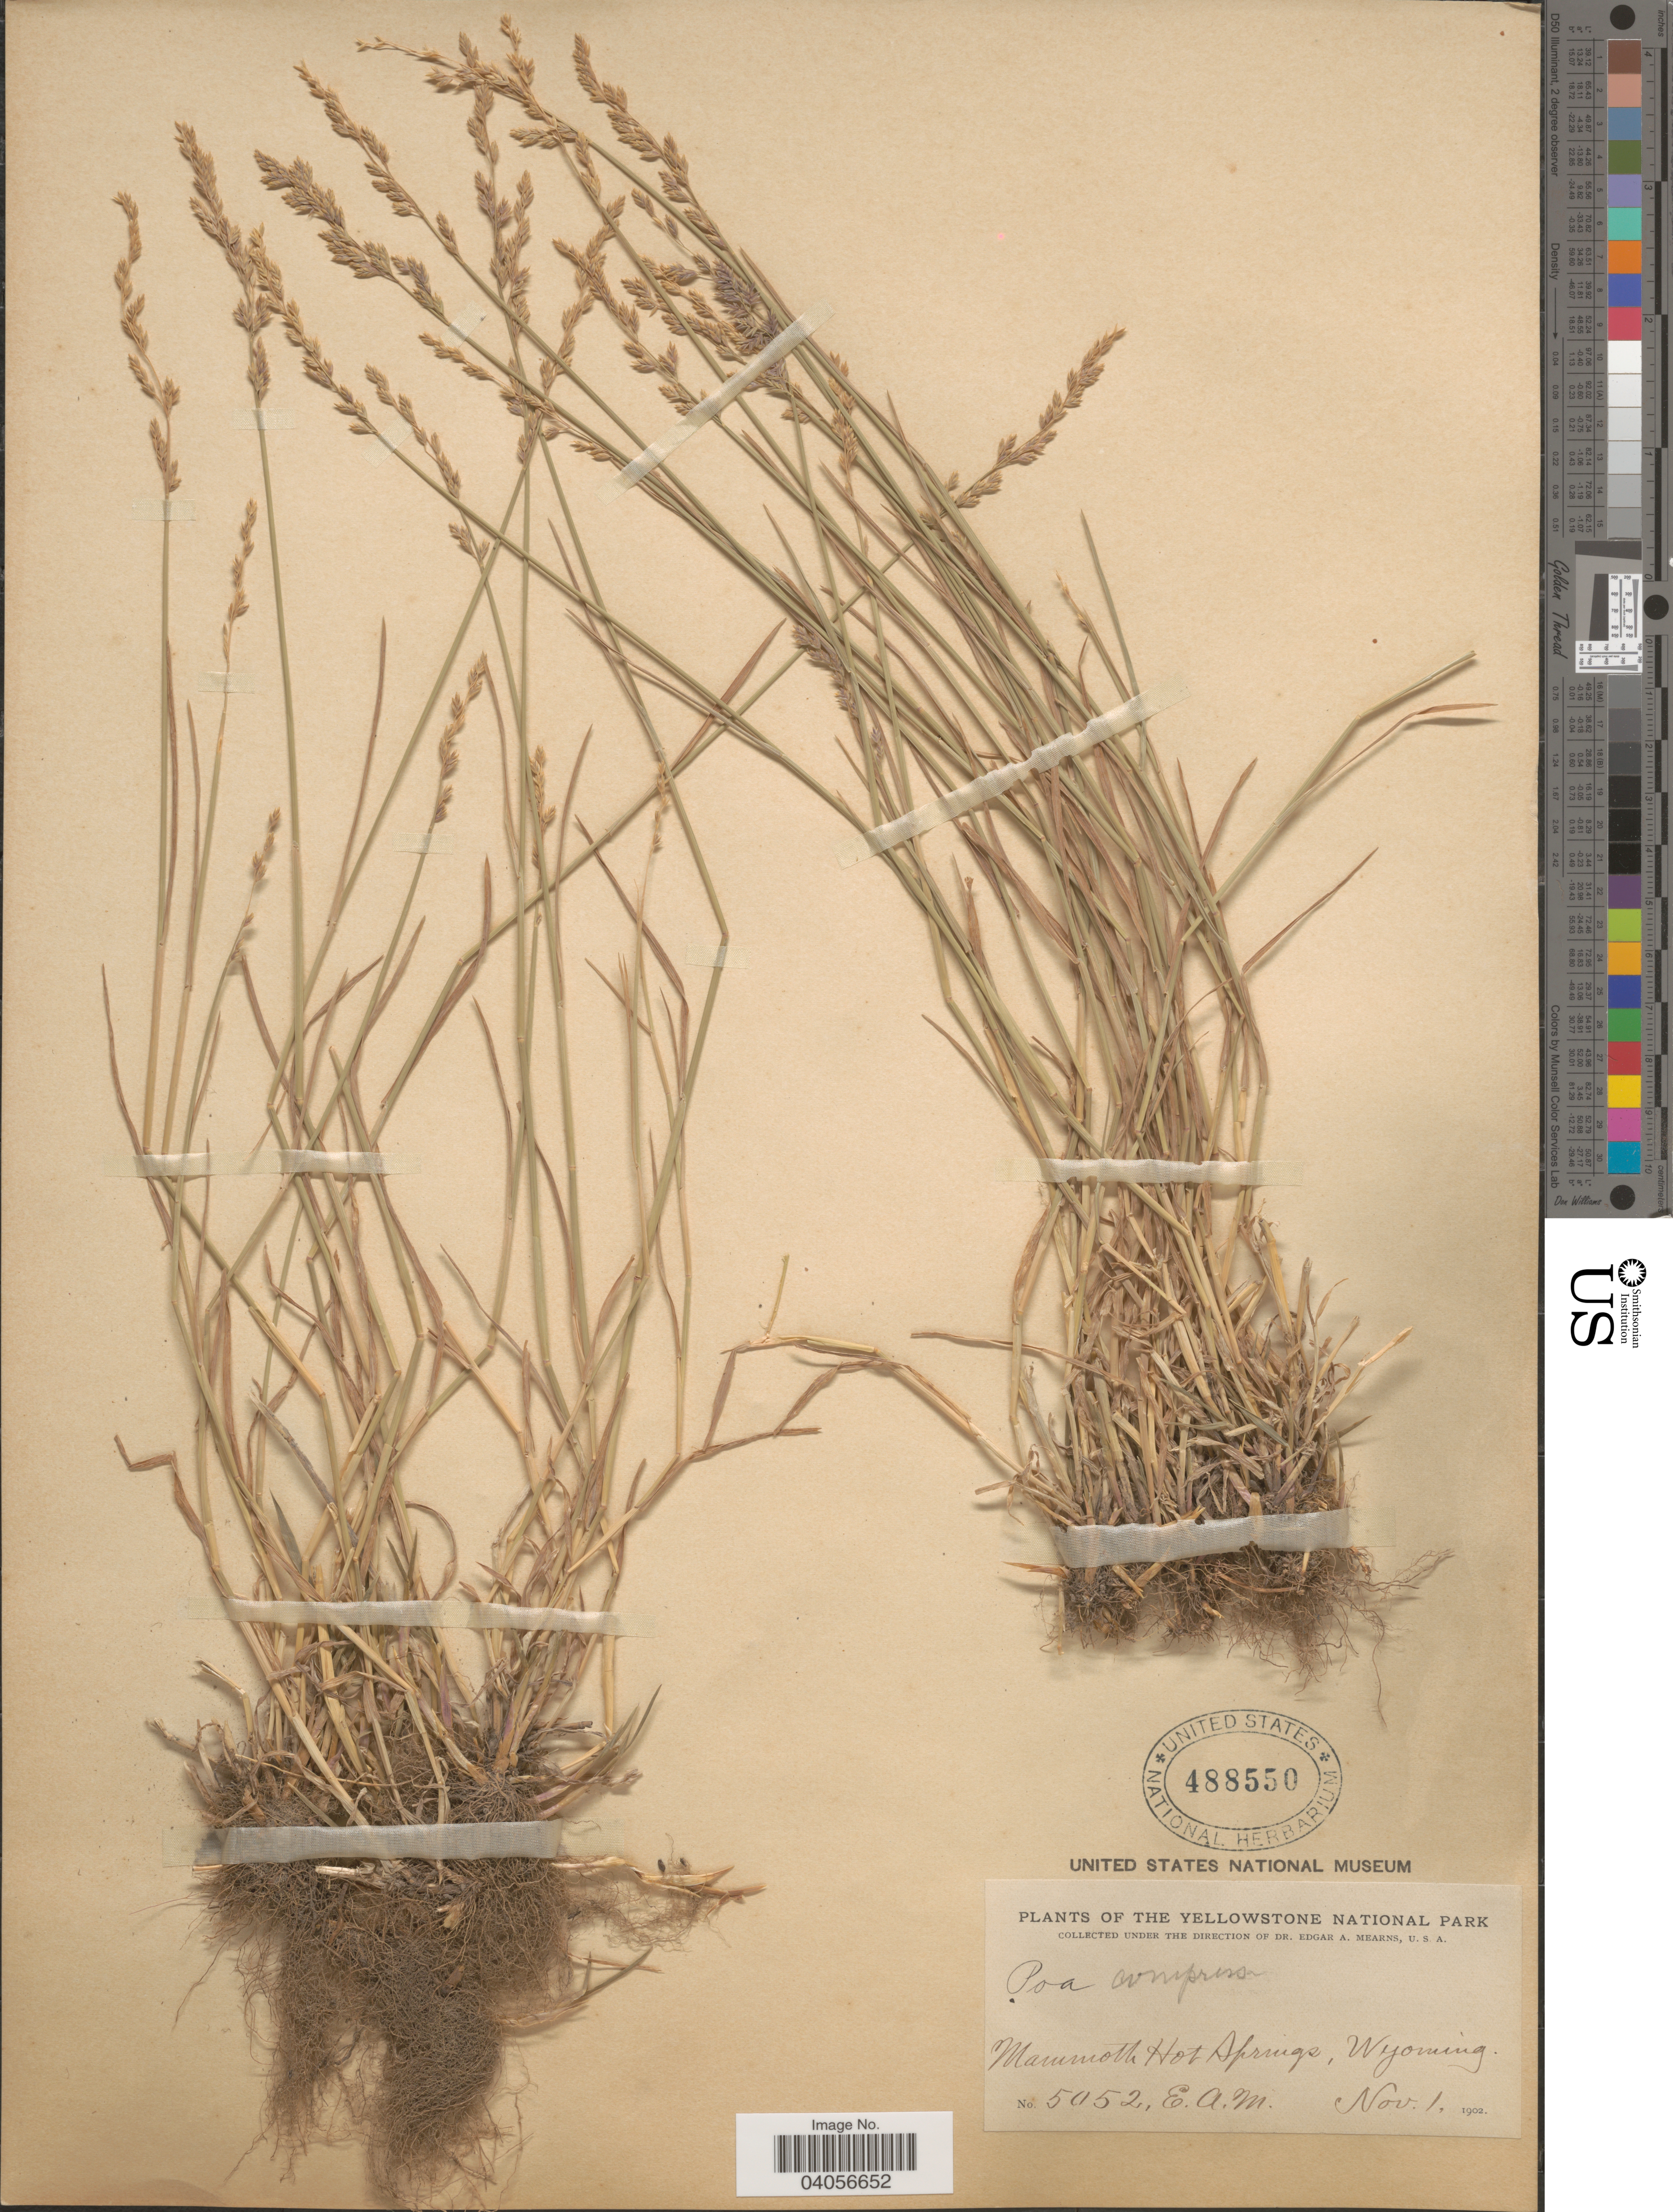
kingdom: Plantae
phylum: Tracheophyta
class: Liliopsida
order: Poales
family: Poaceae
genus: Poa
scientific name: Poa compressa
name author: L.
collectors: E. A. Mearns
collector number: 5052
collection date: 1902-11-01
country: United States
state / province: Wyoming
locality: The Yellowstone National Park. Mammoth Hot Springs.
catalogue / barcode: US 488550